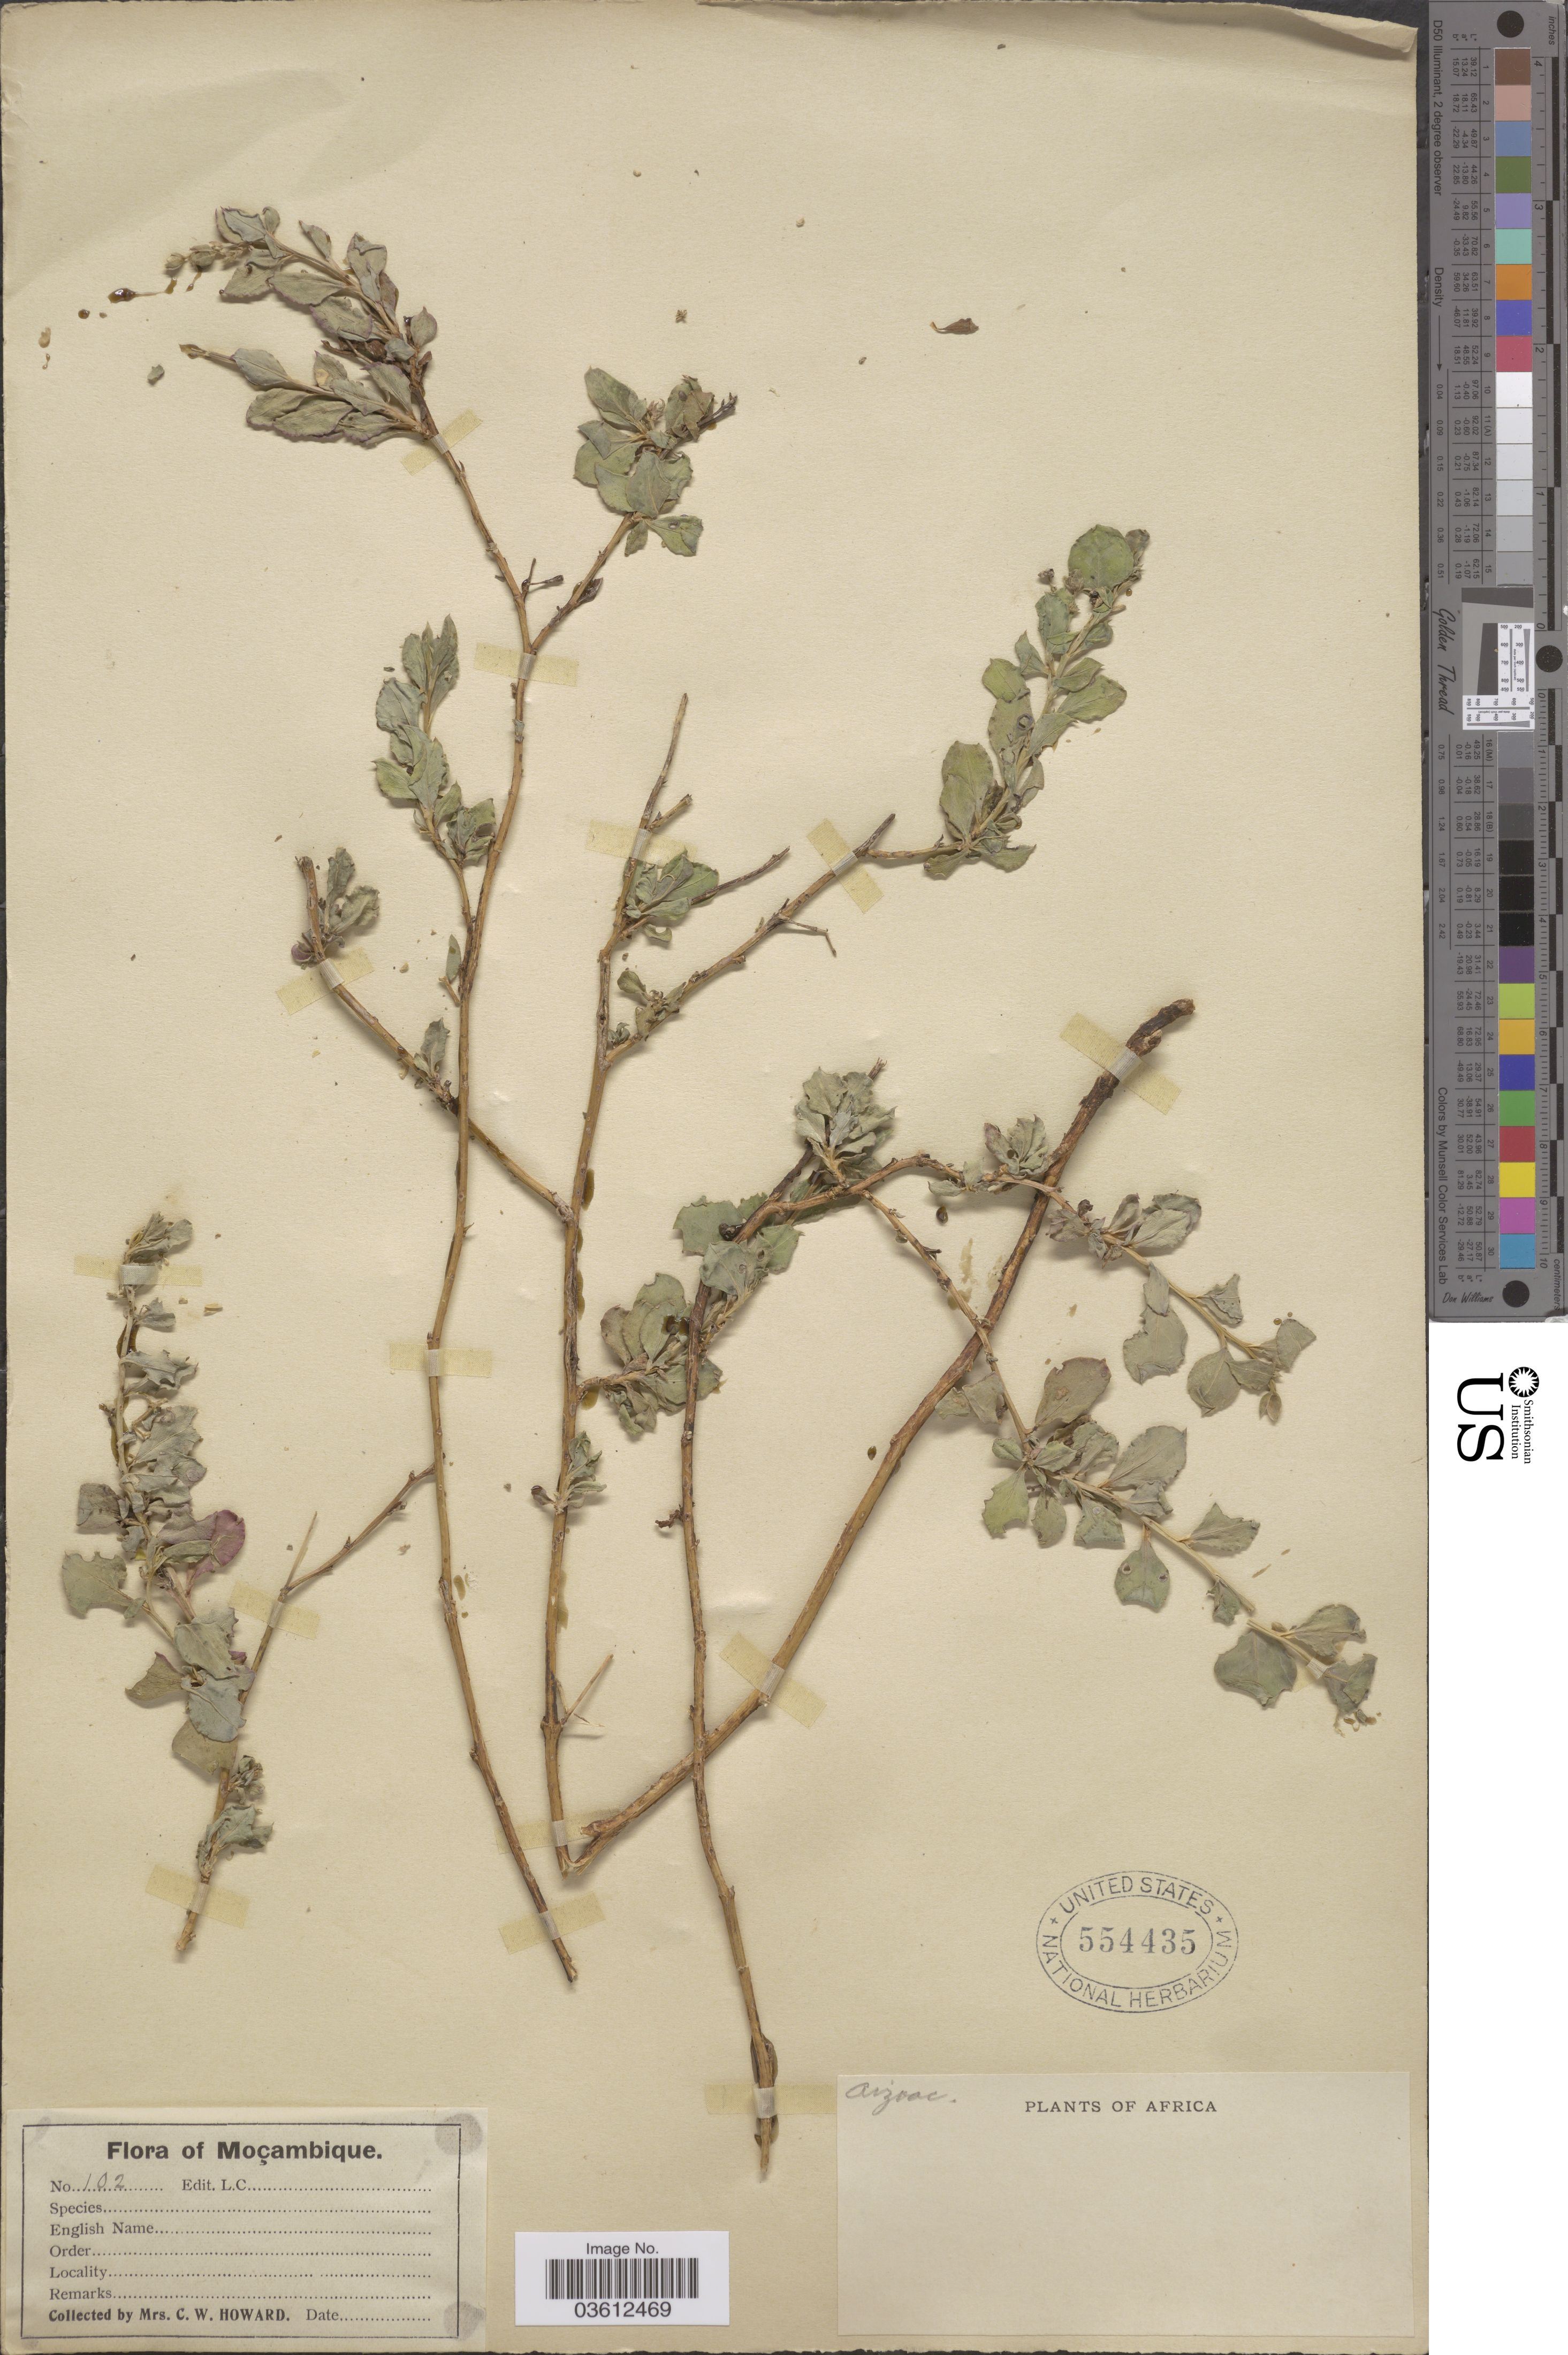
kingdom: Plantae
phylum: Tracheophyta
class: Magnoliopsida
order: Caryophyllales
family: Aizoaceae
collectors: C. W. Howard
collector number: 102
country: Mozambique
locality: Moçambique.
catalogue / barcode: US 554435